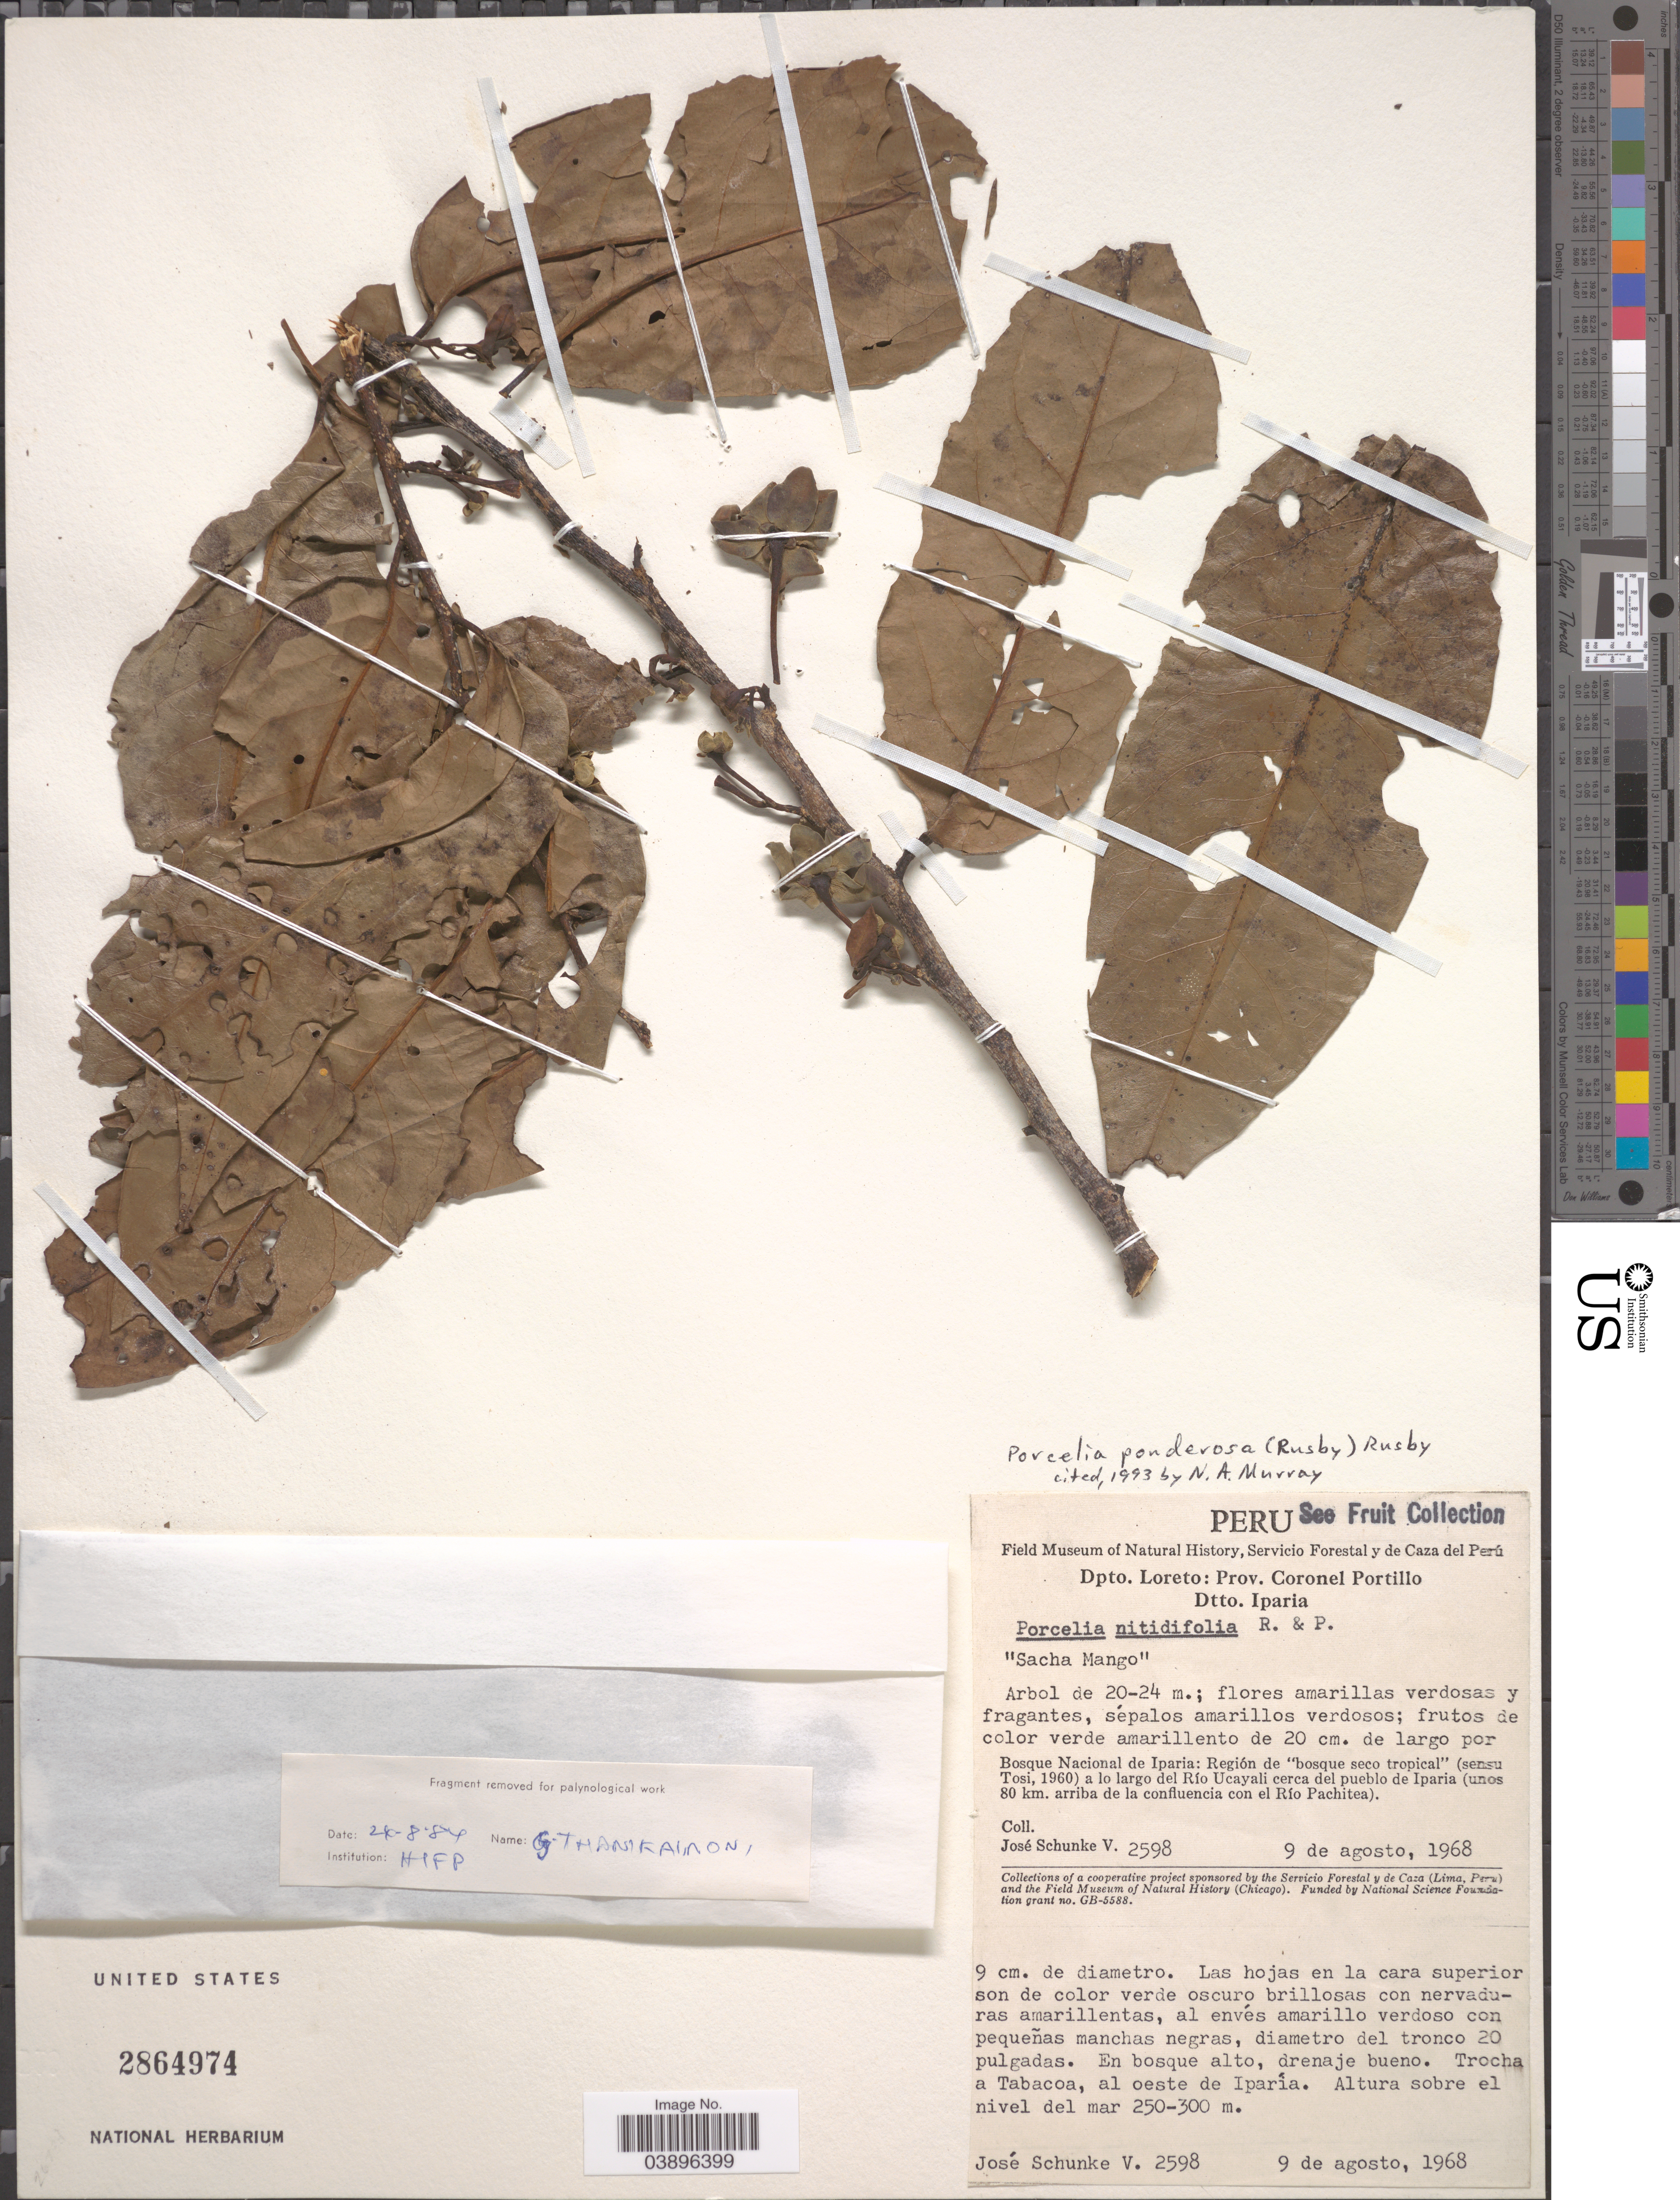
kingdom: Plantae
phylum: Tracheophyta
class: Magnoliopsida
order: Magnoliales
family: Annonaceae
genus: Porcelia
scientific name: Porcelia ponderosa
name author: (Rusby) Rusby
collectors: J. Schunke Vigo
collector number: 2598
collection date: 1968-08-09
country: Peru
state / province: Loreto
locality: Dpto. Loreto: Prov. Coronel Portillo. Dtto. Iparia. Bosque Nacional de Iparia: Región de "bosque seco tropical" (sensu Tosi, 1960), a lo largo del Río Ucayali cerca del pueblo de Iparia (unos 80 km. arriba de la confluencia con el Río Pachitea). Trocha a Tabacco.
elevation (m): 250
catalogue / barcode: US 2864974